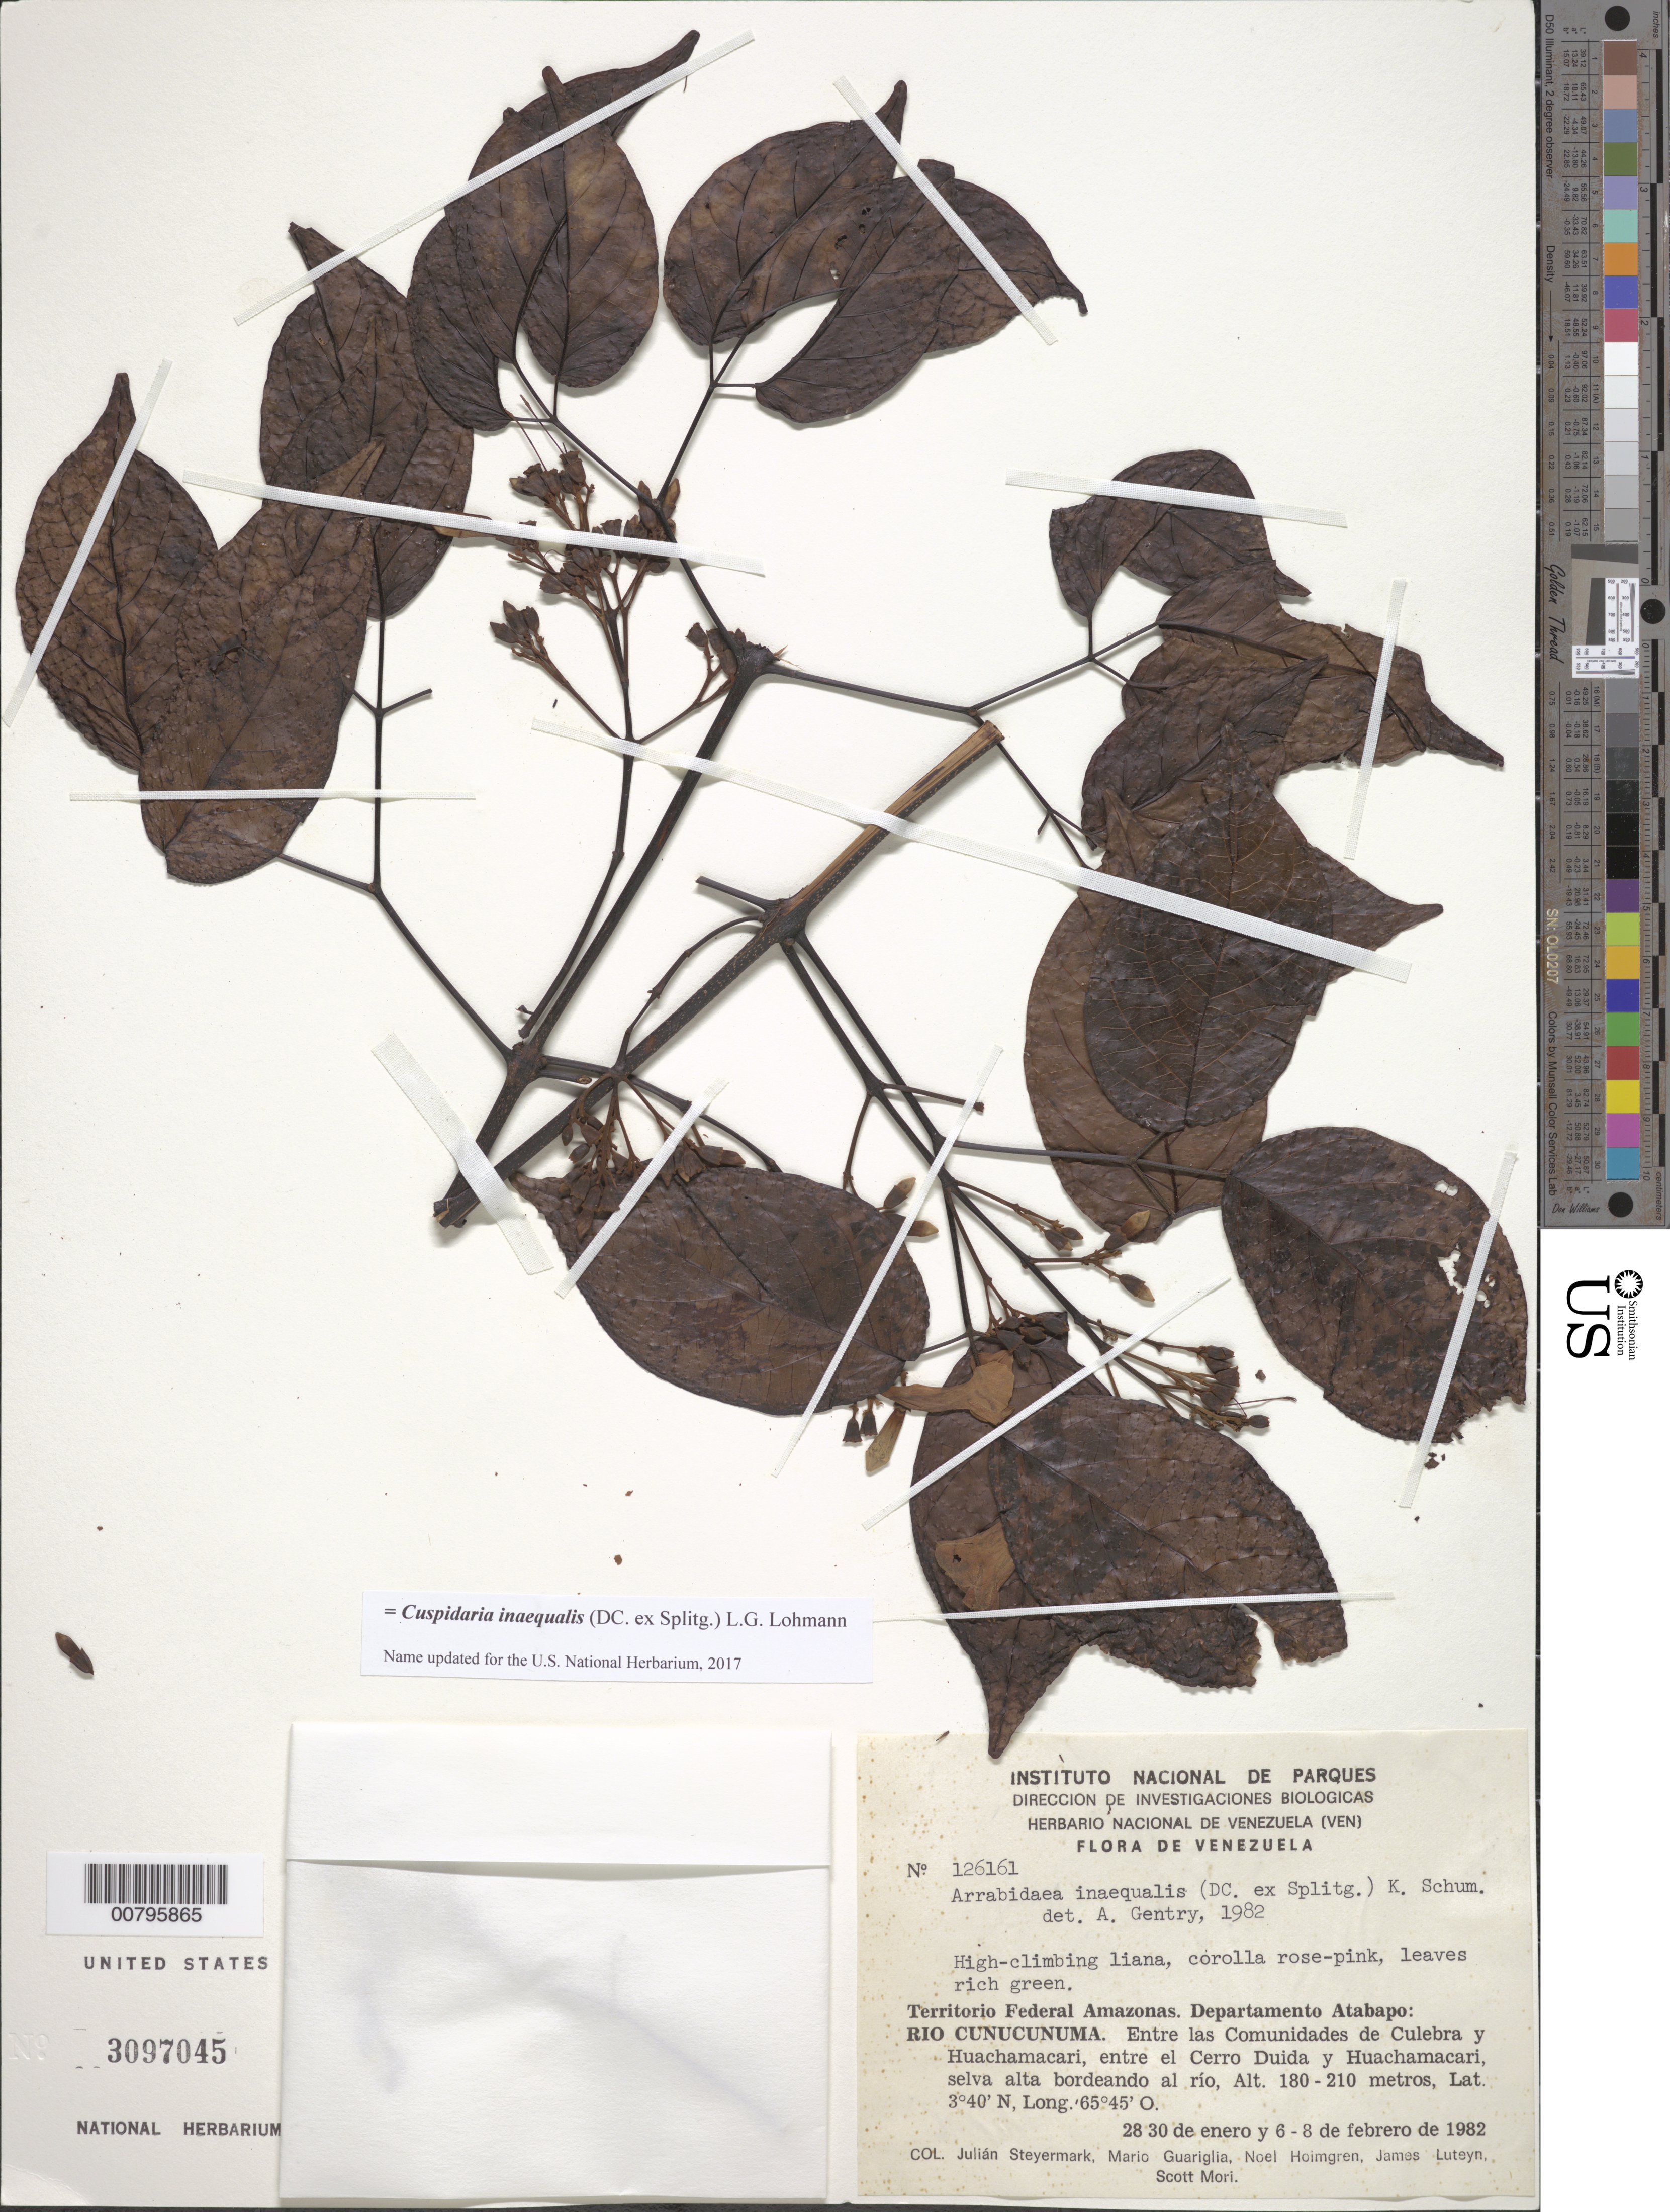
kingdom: Plantae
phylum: Tracheophyta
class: Magnoliopsida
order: Lamiales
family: Bignoniaceae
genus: Cuspidaria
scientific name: Cuspidaria inaequalis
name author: (Splitg.) L.G. Lohmann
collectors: J. Steyermark, M. Guariglia P., N. H. Holmgren, J. L. Luteyn & S. Mori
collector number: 126161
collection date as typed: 28-Jan-82 to 8-Feb-82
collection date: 1982-01-28/1982-02-08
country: Venezuela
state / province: Amazonas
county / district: Atabapo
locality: Río Cunucunuma, entre las Comunidades de Culebra y Huachamacari, entre el Cerro Duida y Huachamacari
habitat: Selva alta boreando al rio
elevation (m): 180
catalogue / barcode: US 3097045